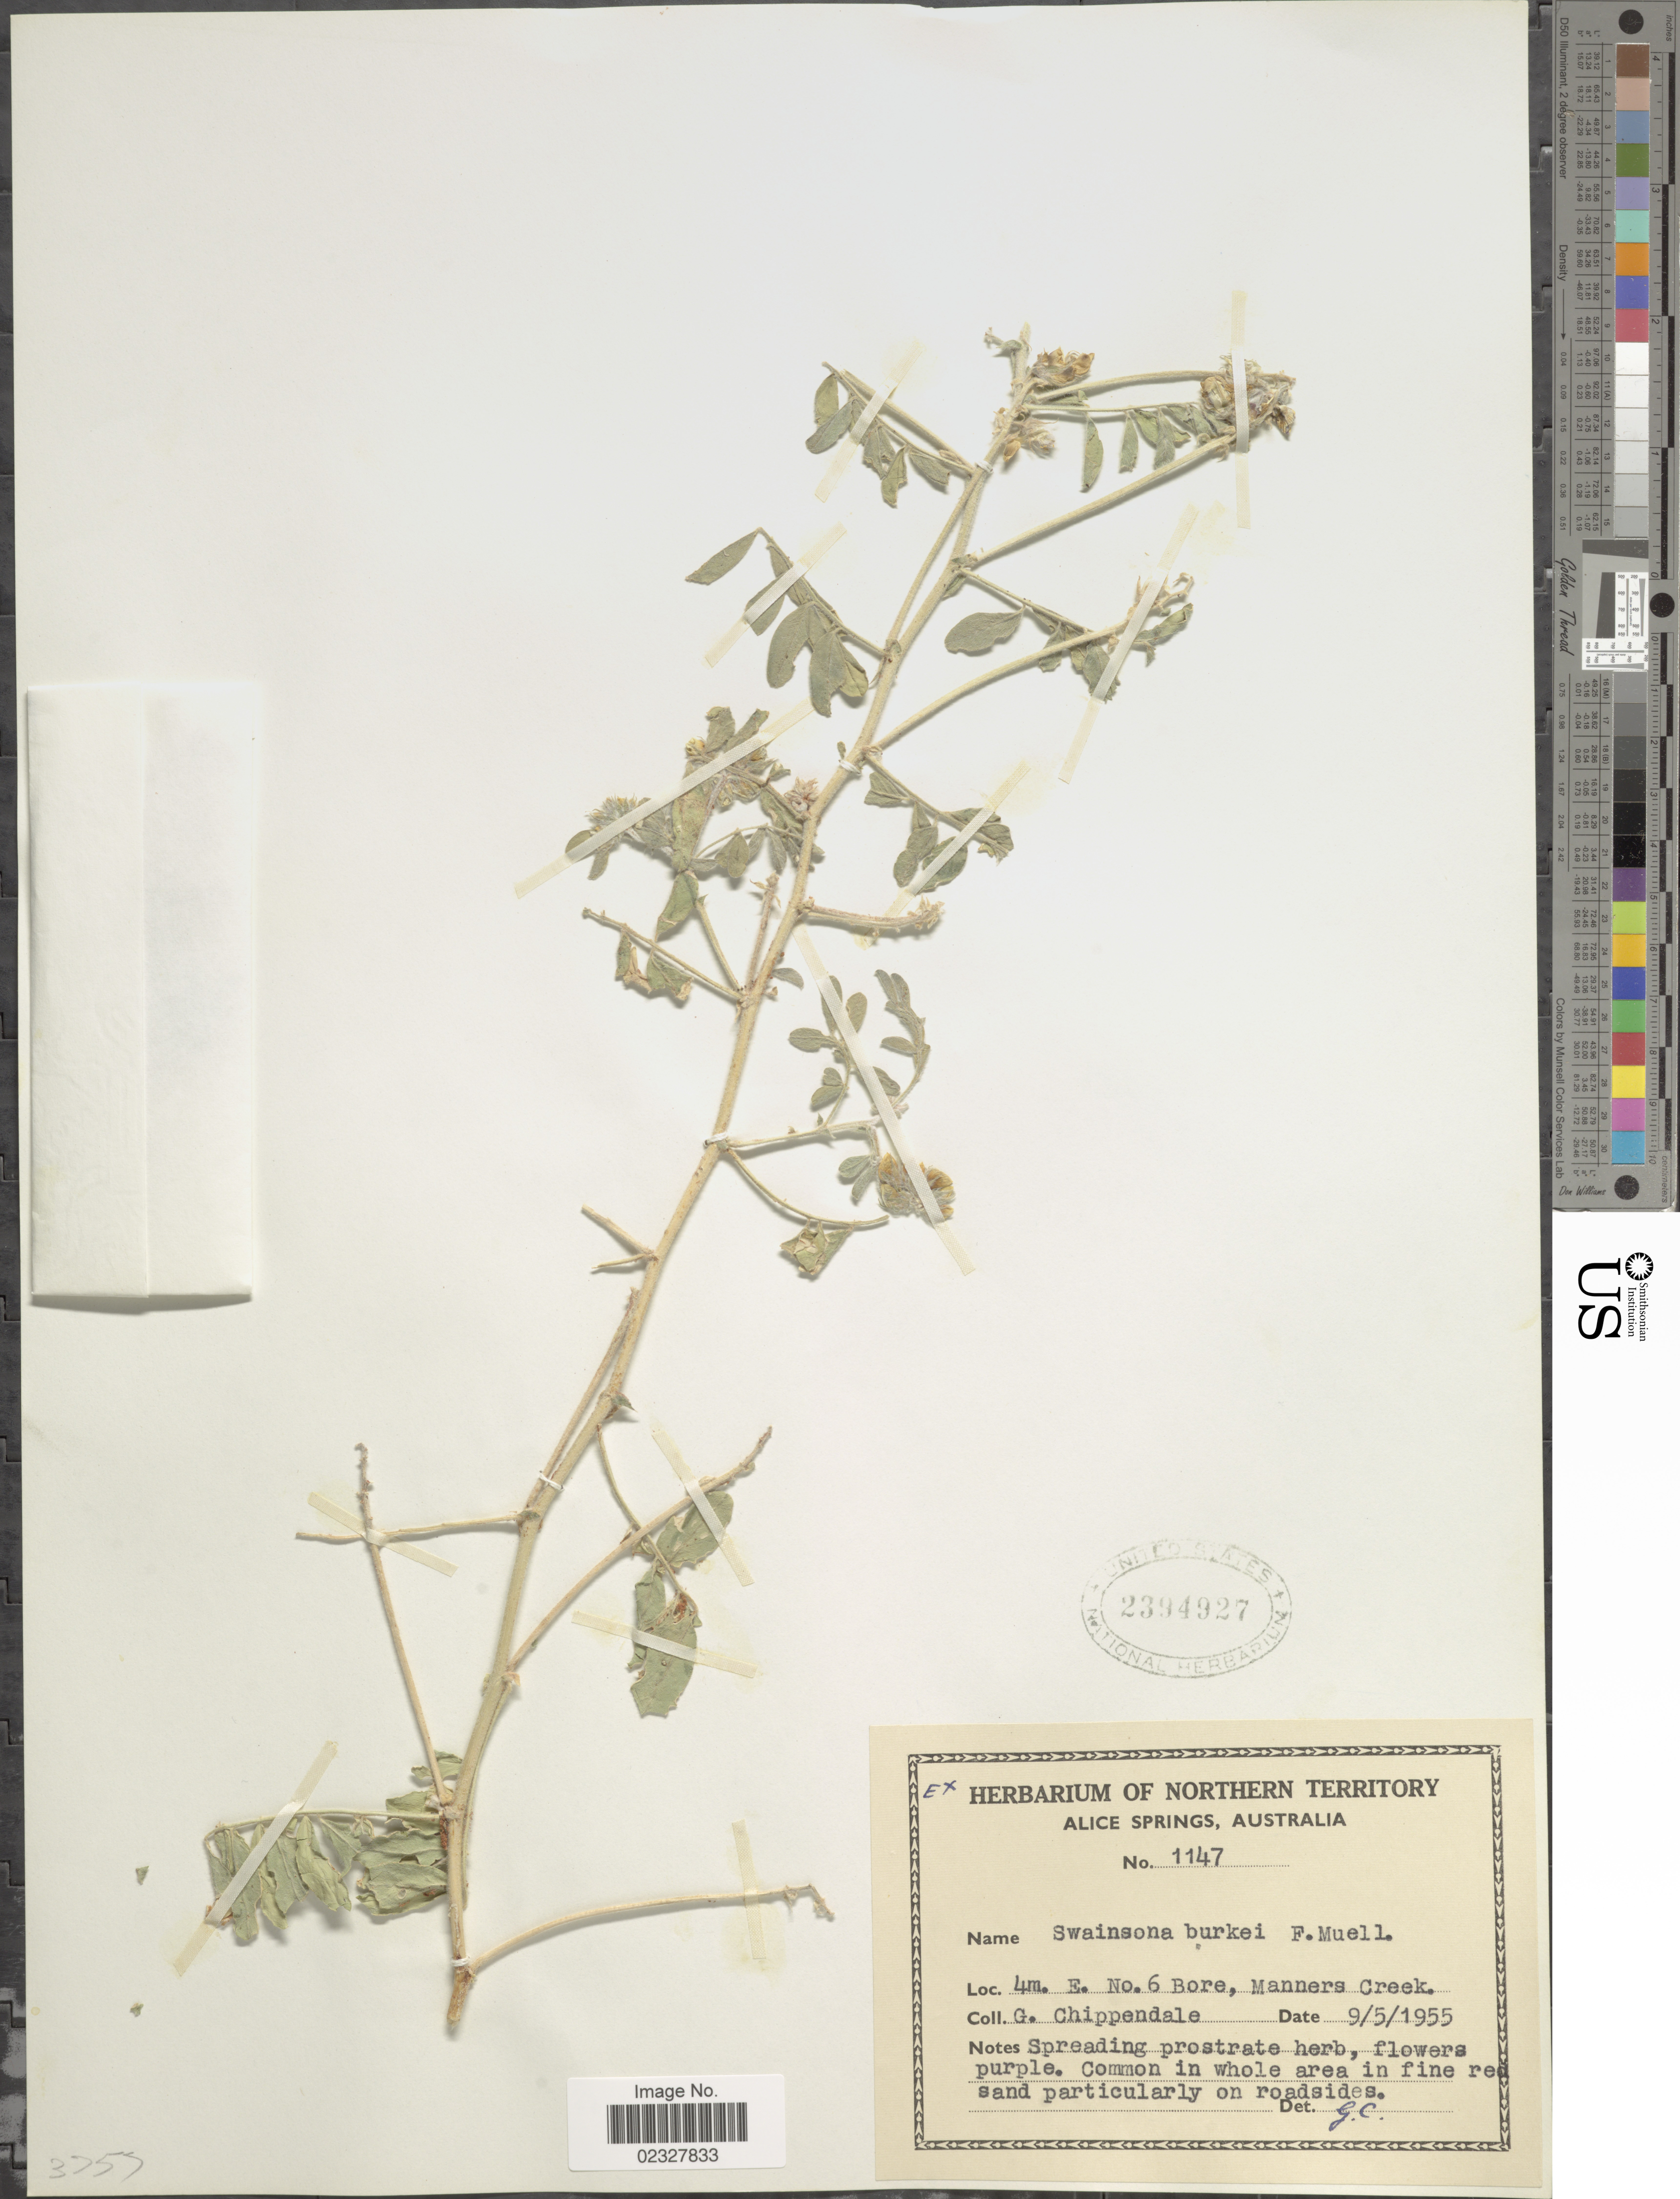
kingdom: Plantae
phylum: Tracheophyta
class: Magnoliopsida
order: Fabales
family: Fabaceae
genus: Swainsona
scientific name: Swainsona burkei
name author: F. Muell. ex Benth.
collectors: G. Chippendale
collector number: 1147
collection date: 1955-05-09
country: Australia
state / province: Northern Territory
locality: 4m E. No.6 Bore, manners Creek.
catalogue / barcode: US 2394927